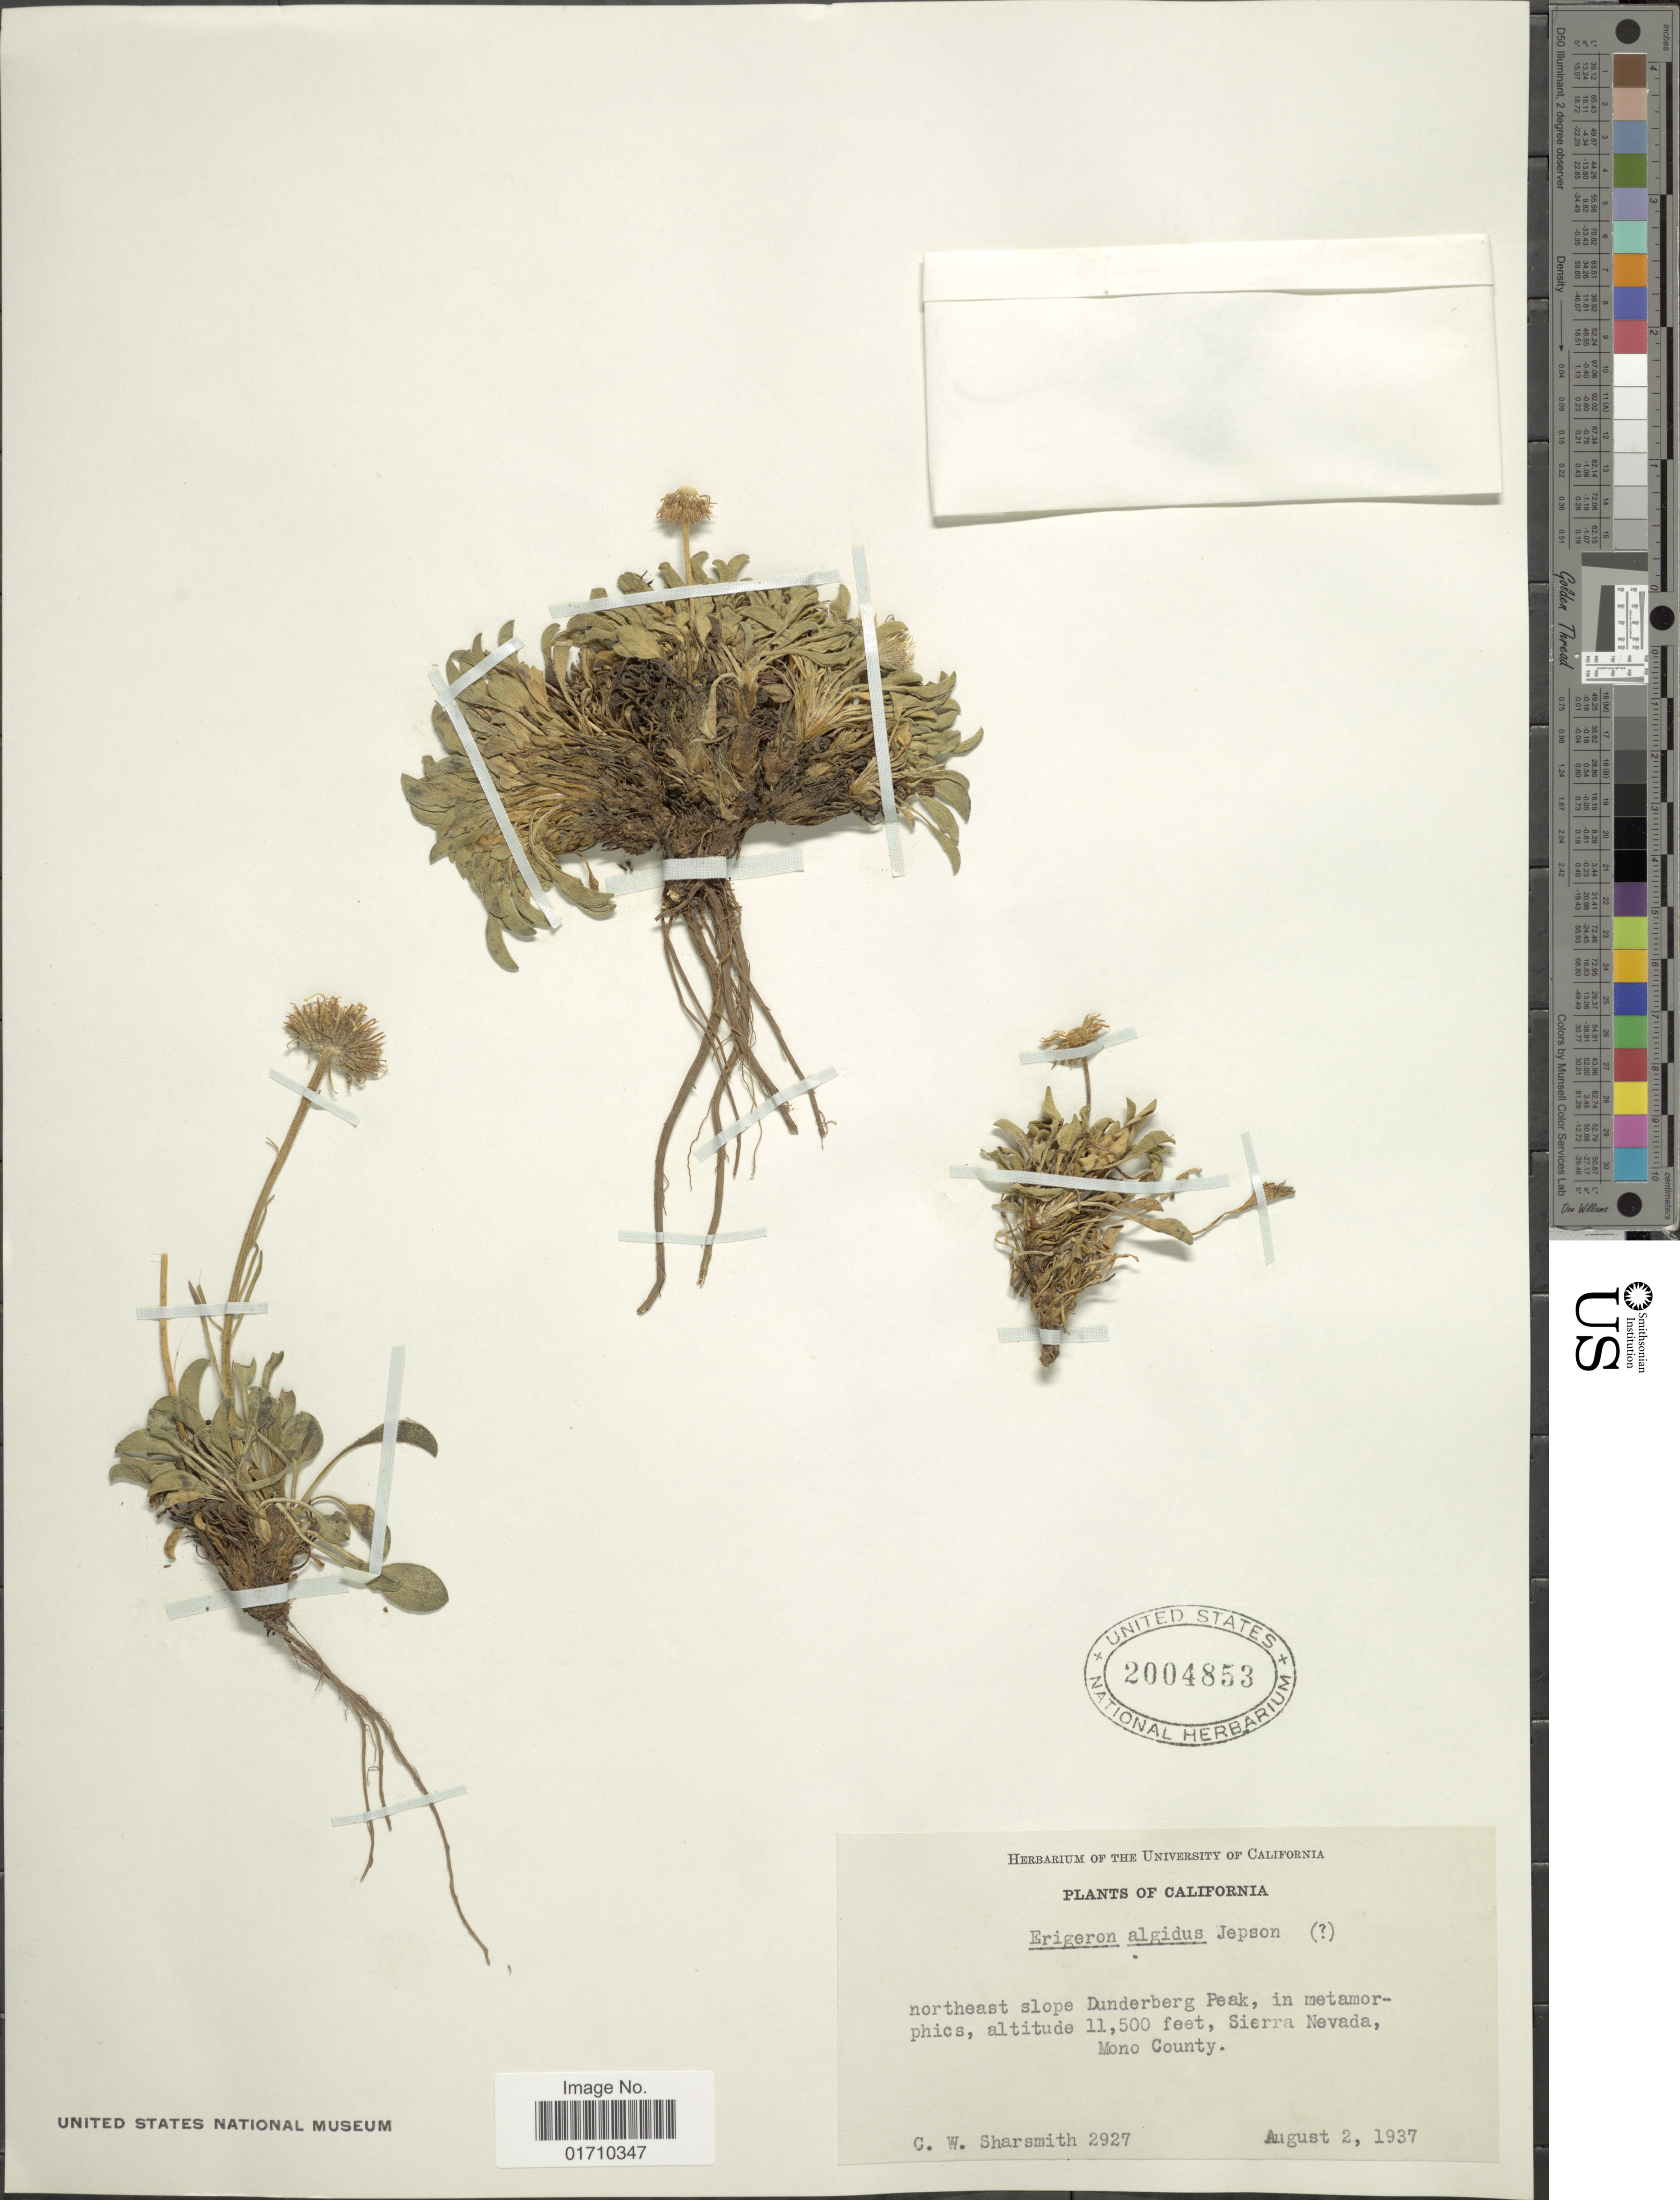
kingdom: Plantae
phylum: Tracheophyta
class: Magnoliopsida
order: Asterales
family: Asteraceae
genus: Erigeron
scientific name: Erigeron algidus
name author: Jeps.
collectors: C. Sharsmith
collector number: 2927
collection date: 1937-08-02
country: United States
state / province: California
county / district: Mono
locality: Northeast slope Dunderberg Peak, in metamophics, Sierra Nevada, Mono County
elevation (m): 3505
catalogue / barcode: US 2004853